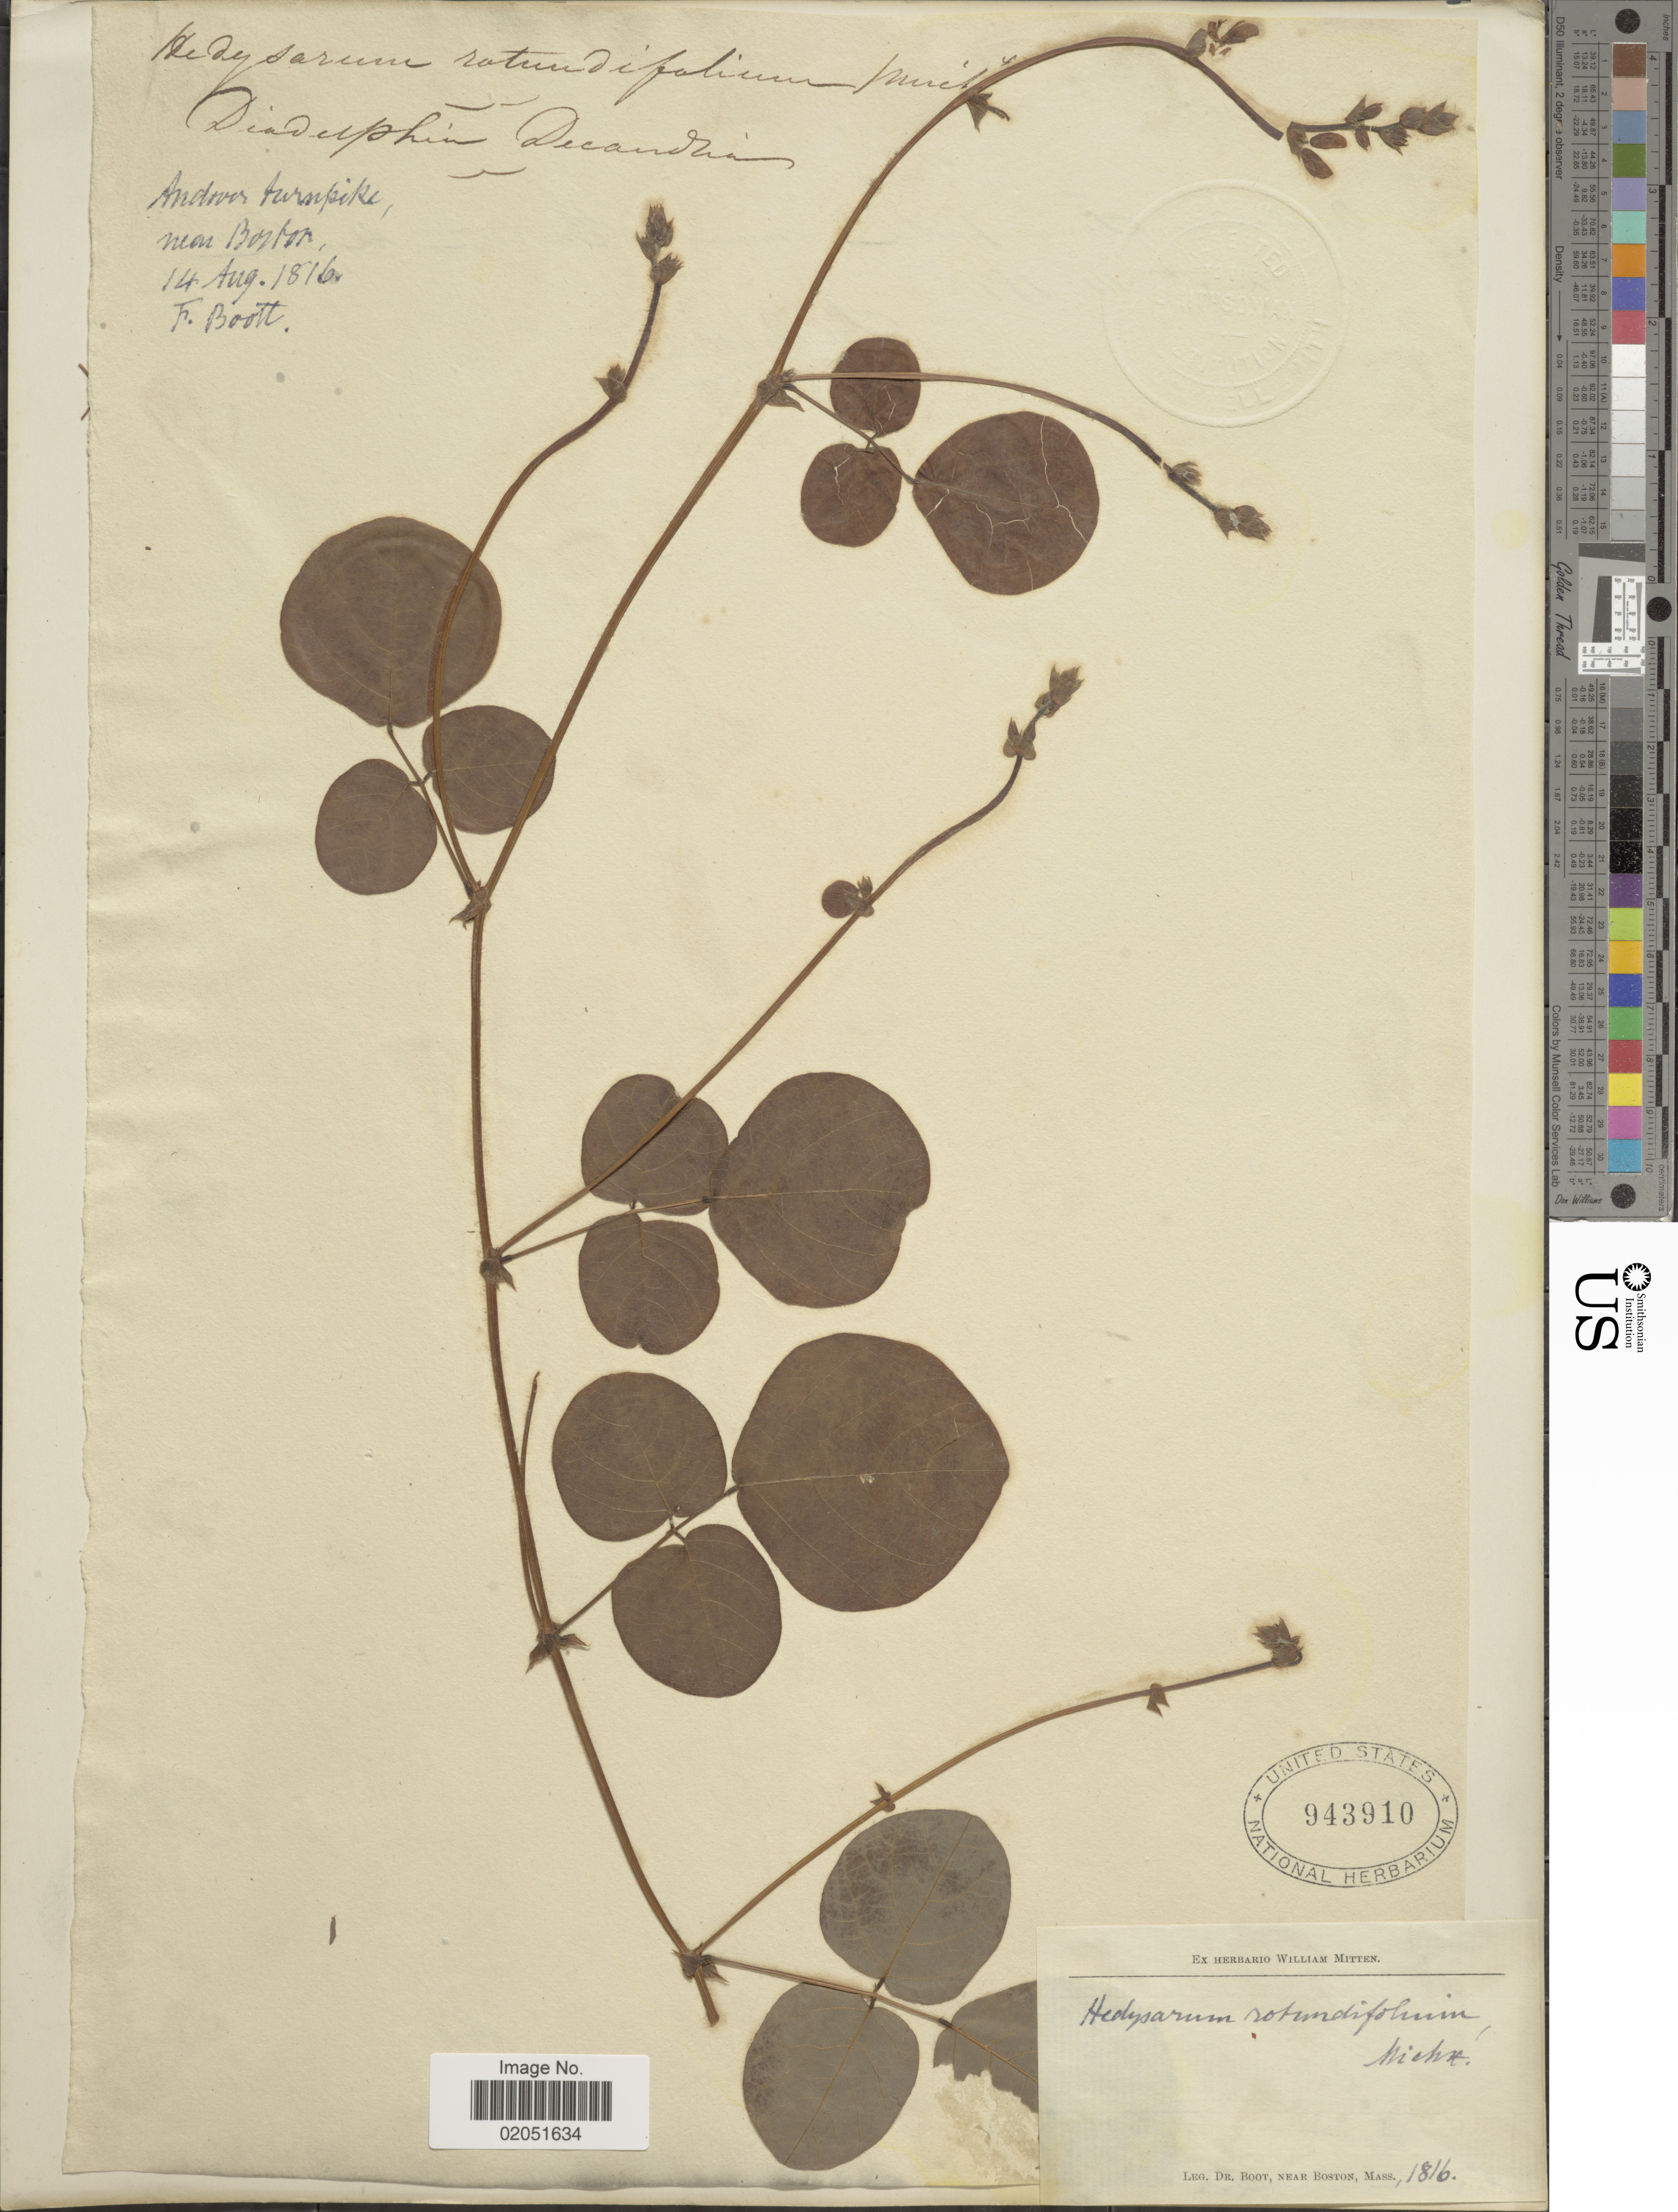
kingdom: Plantae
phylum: Tracheophyta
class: Magnoliopsida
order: Fabales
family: Fabaceae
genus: Desmodium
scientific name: Desmodium rotundifolium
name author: DC.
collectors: F. M. B. Boott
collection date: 1816-08-14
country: United States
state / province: Massachusetts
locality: Near Boston, Mass.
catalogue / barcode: US 943910